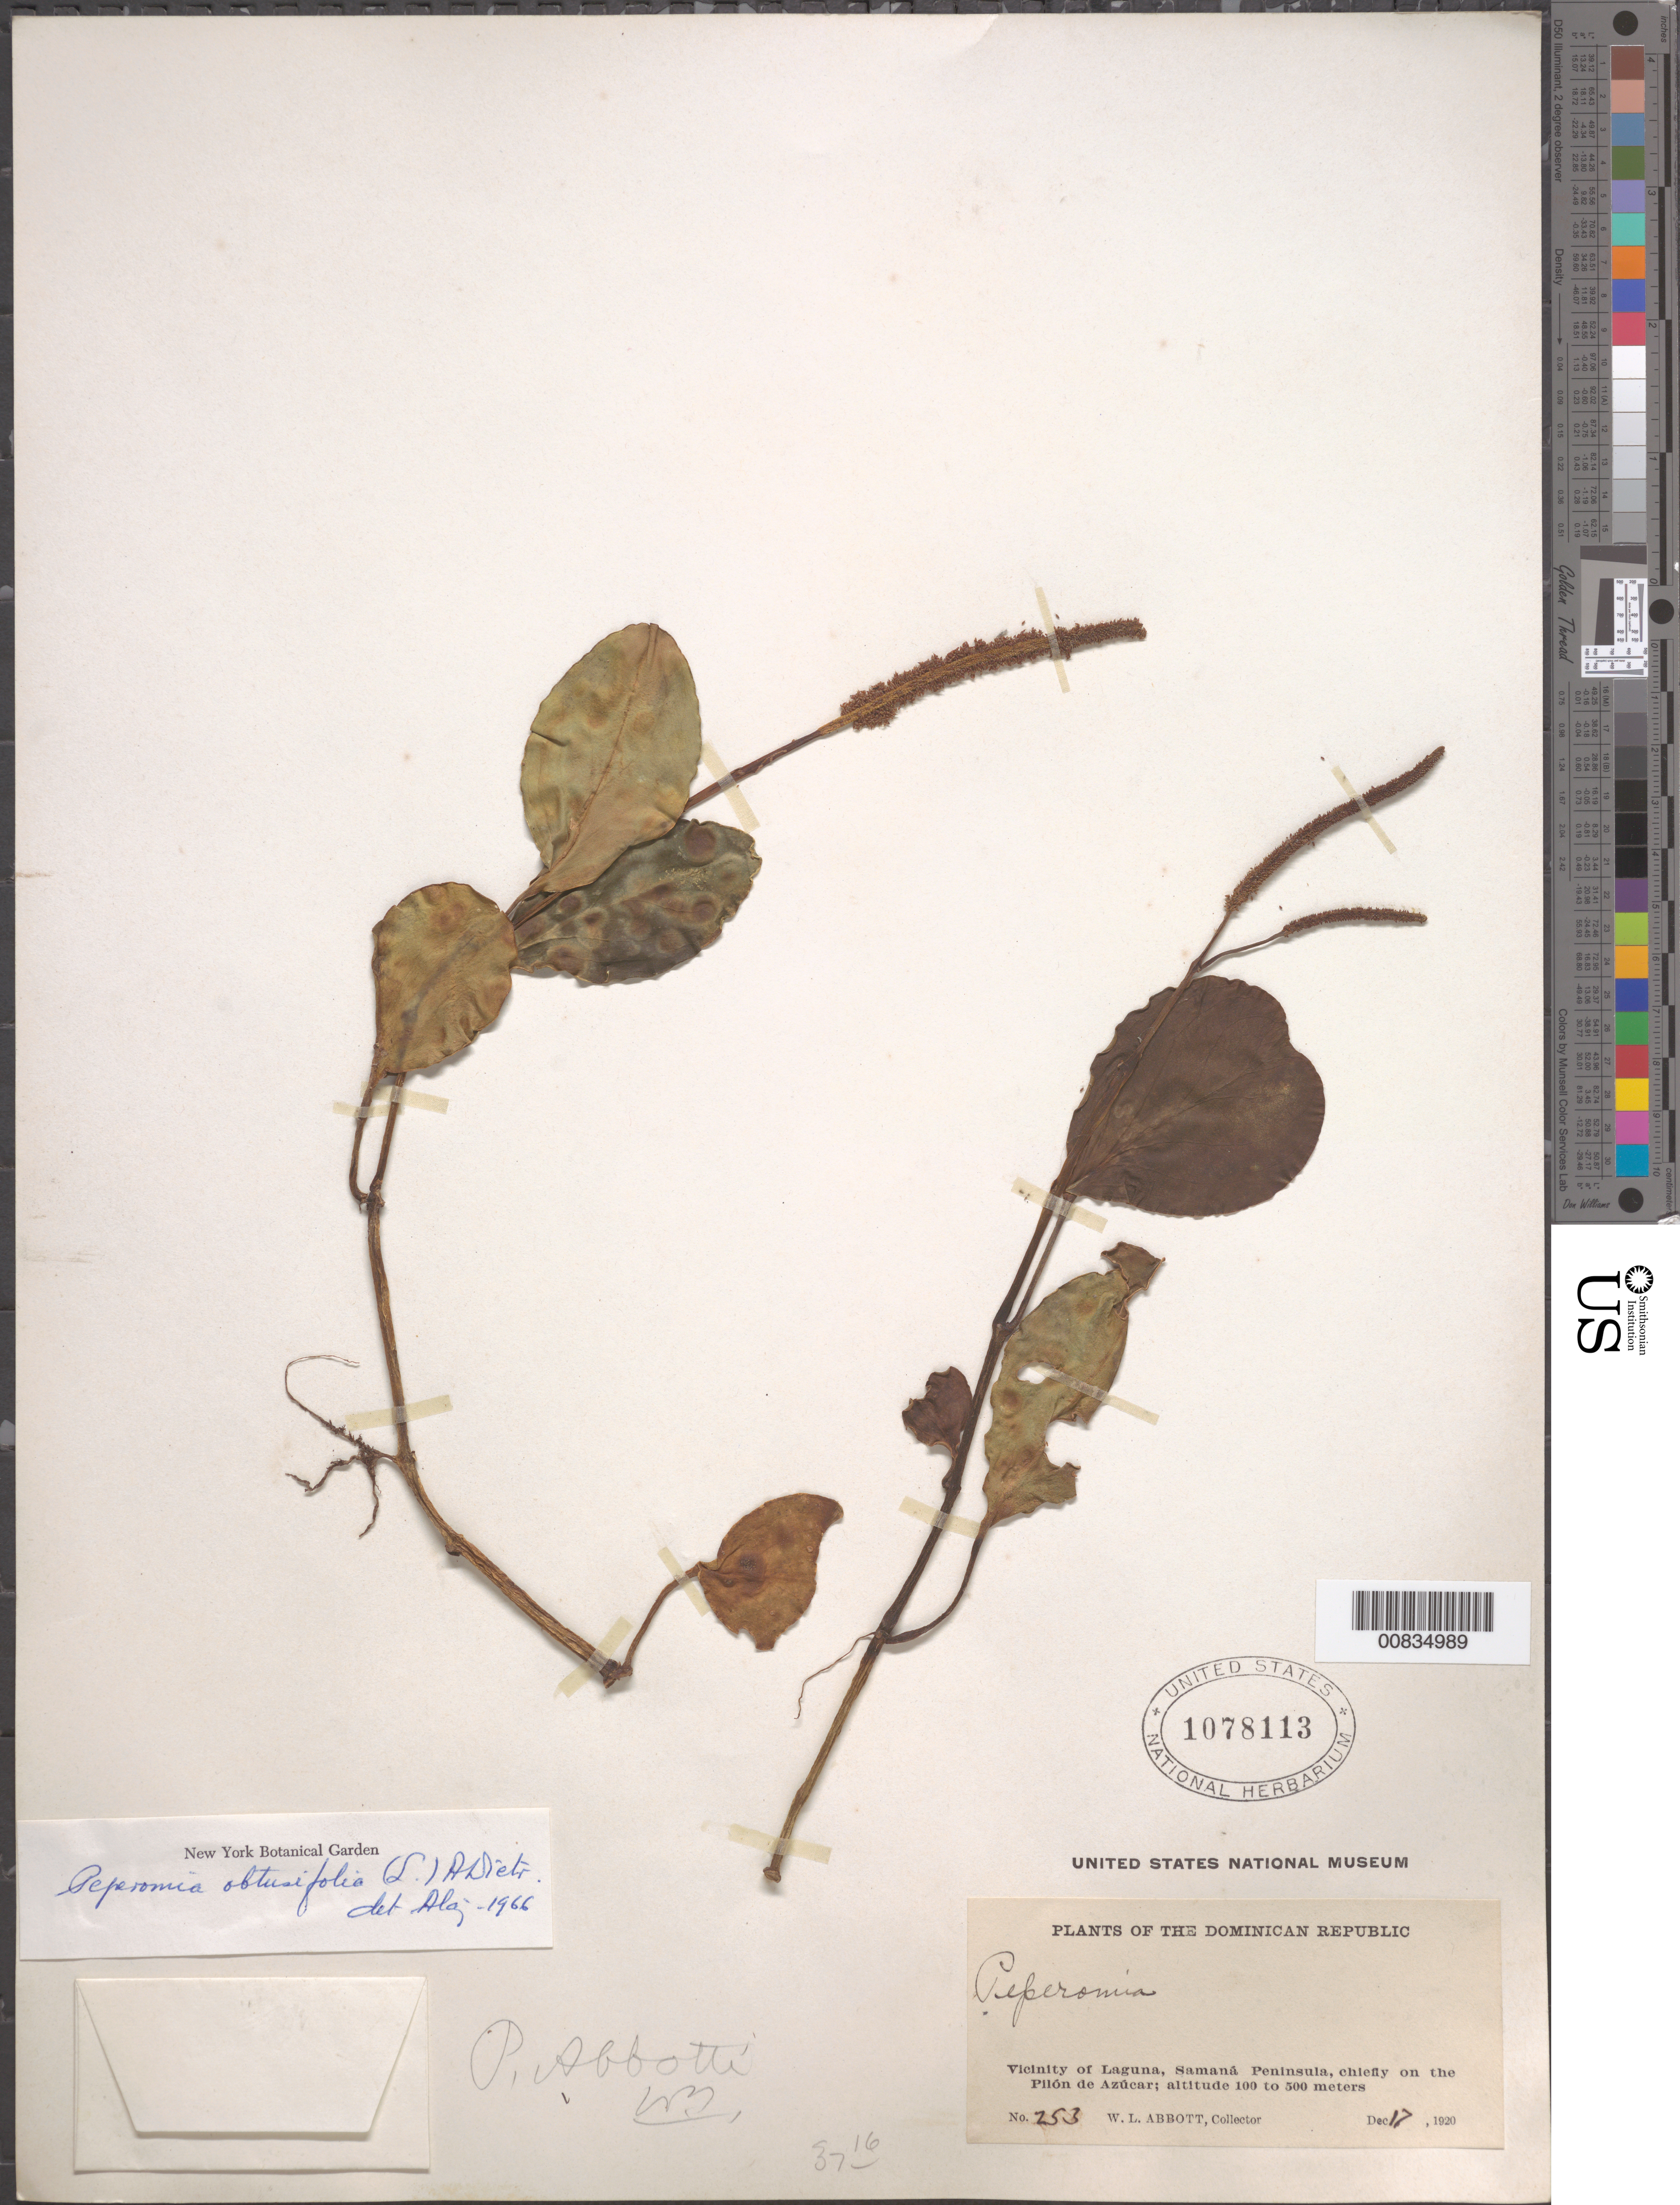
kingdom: Plantae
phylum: Tracheophyta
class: Magnoliopsida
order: Piperales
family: Piperaceae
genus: Peperomia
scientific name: Peperomia obtusifolia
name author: (L.) A. Dietr.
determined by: Liogier, Alain H.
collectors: W. L. Abbott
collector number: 253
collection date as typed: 17 Dec 1920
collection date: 1920-12-17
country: Dominican Republic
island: Hispaniola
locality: Vicinity of Laguna, Samaná Península, chiefly on the Pilón de Azúcar.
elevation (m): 100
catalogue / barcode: US 1078113